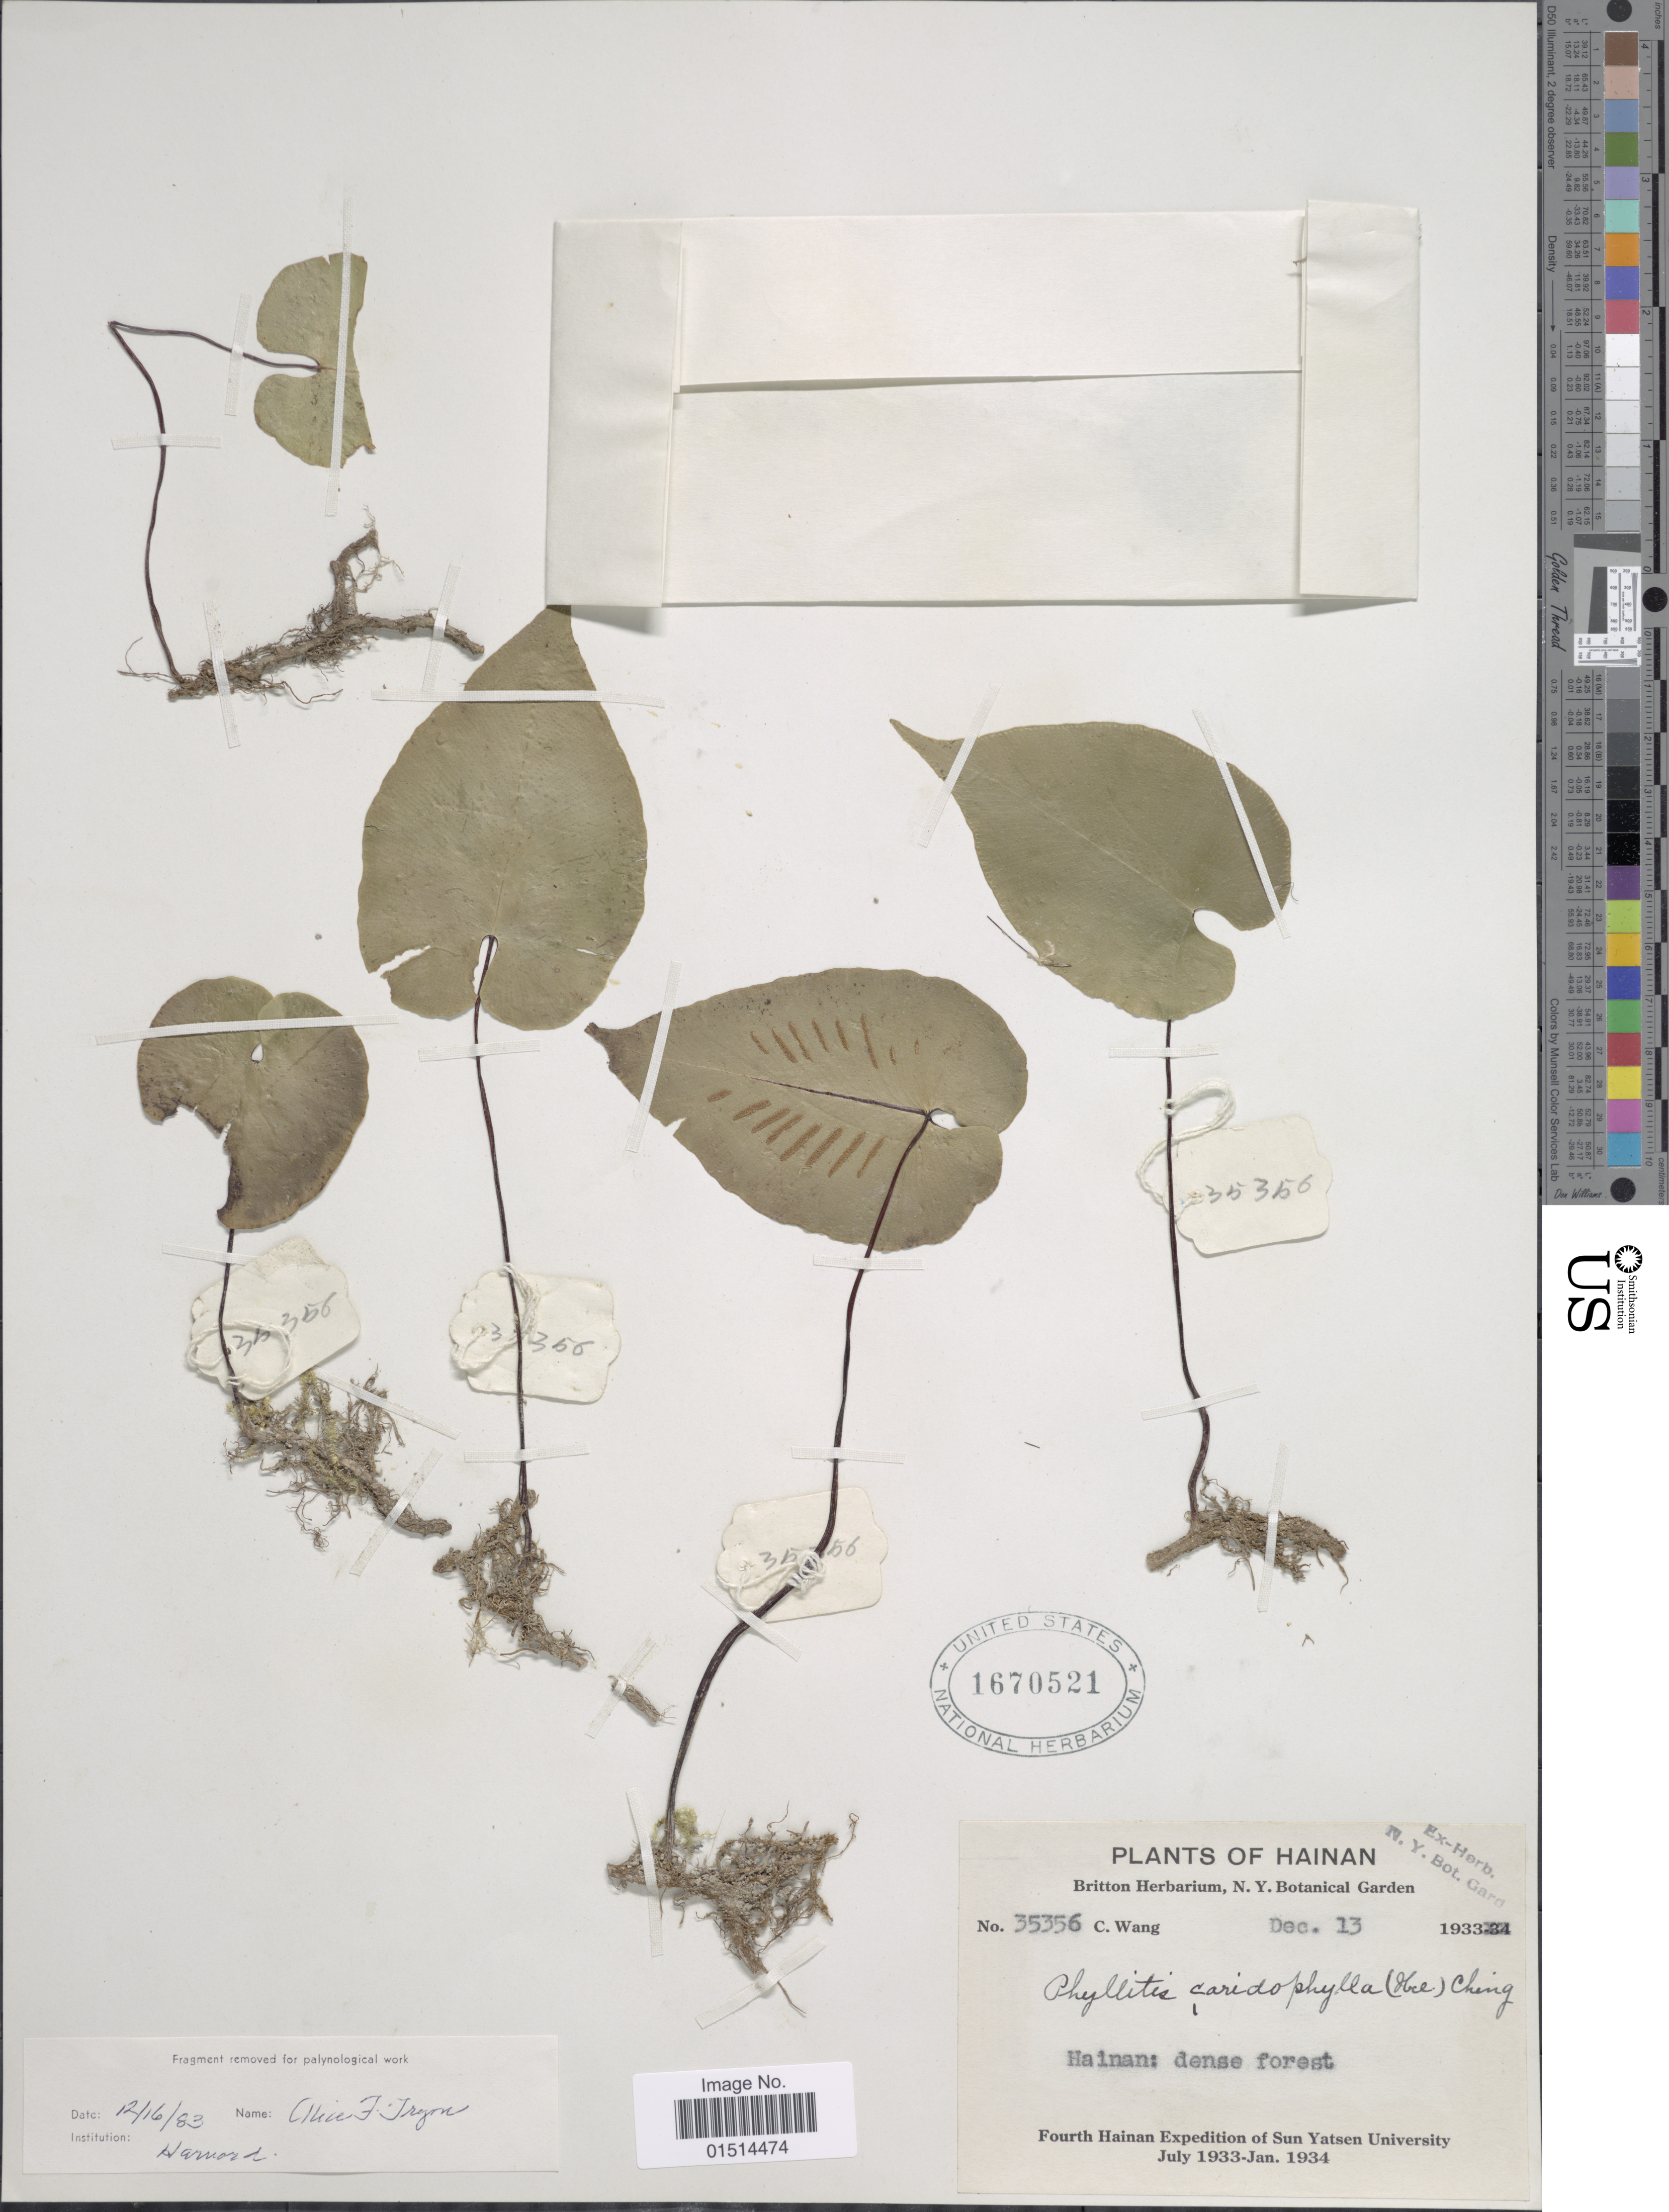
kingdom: Plantae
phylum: Tracheophyta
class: Polypodiopsida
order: Polypodiales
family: Aspleniaceae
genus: Asplenium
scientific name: Asplenium cardiophyllum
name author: (Hance) Baker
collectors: C. Wang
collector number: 35356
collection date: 1933-12-13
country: China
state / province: Hainan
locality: Hainan; dense forest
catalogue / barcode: US 1670521